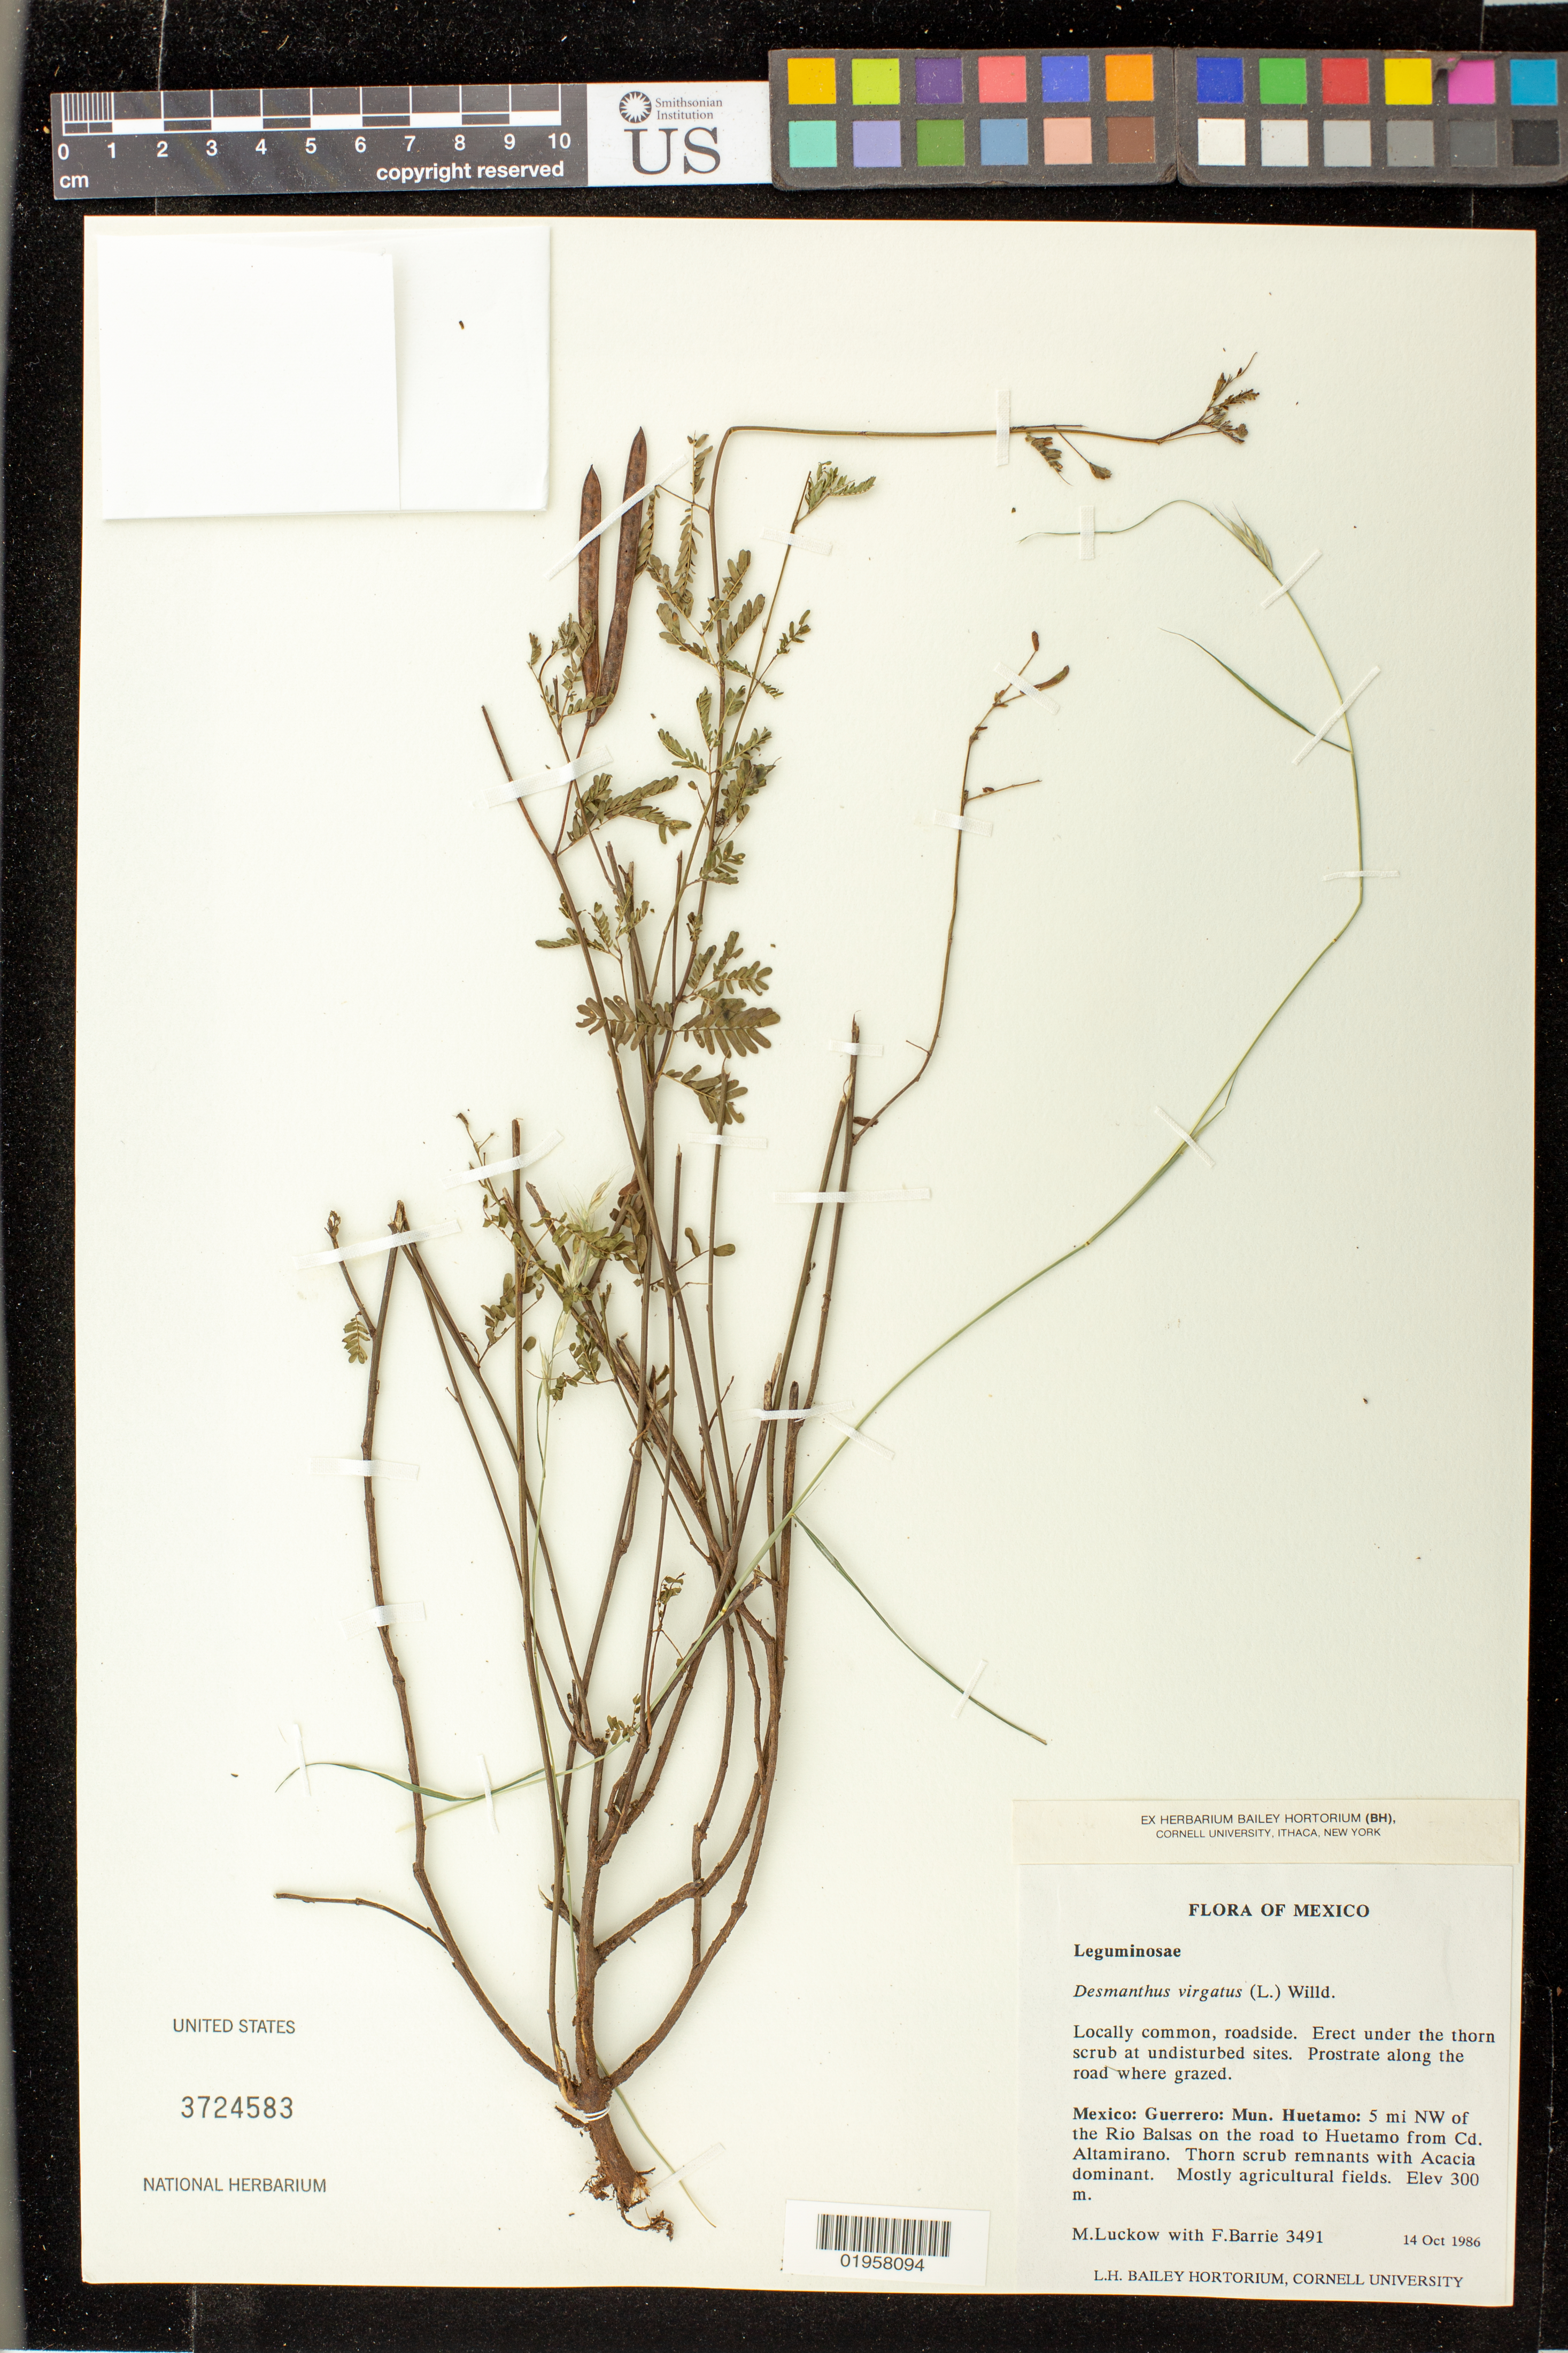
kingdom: Plantae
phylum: Tracheophyta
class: Magnoliopsida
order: Fabales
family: Fabaceae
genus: Desmanthus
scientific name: Desmanthus virgatus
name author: (L.) Willd.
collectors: M. A. Luckow & F. R. Barrie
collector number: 3491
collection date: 1986-10-14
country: Mexico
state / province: Guerrero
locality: Mun. Huetamo: 5 miles NW of the Rio Balsas on the road to Huetamo from Cd. Altamirano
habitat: Thron scrub remnants with Acacia dominant. Mostly agricultural fields. Locally common roadside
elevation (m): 300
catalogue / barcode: US 3724583